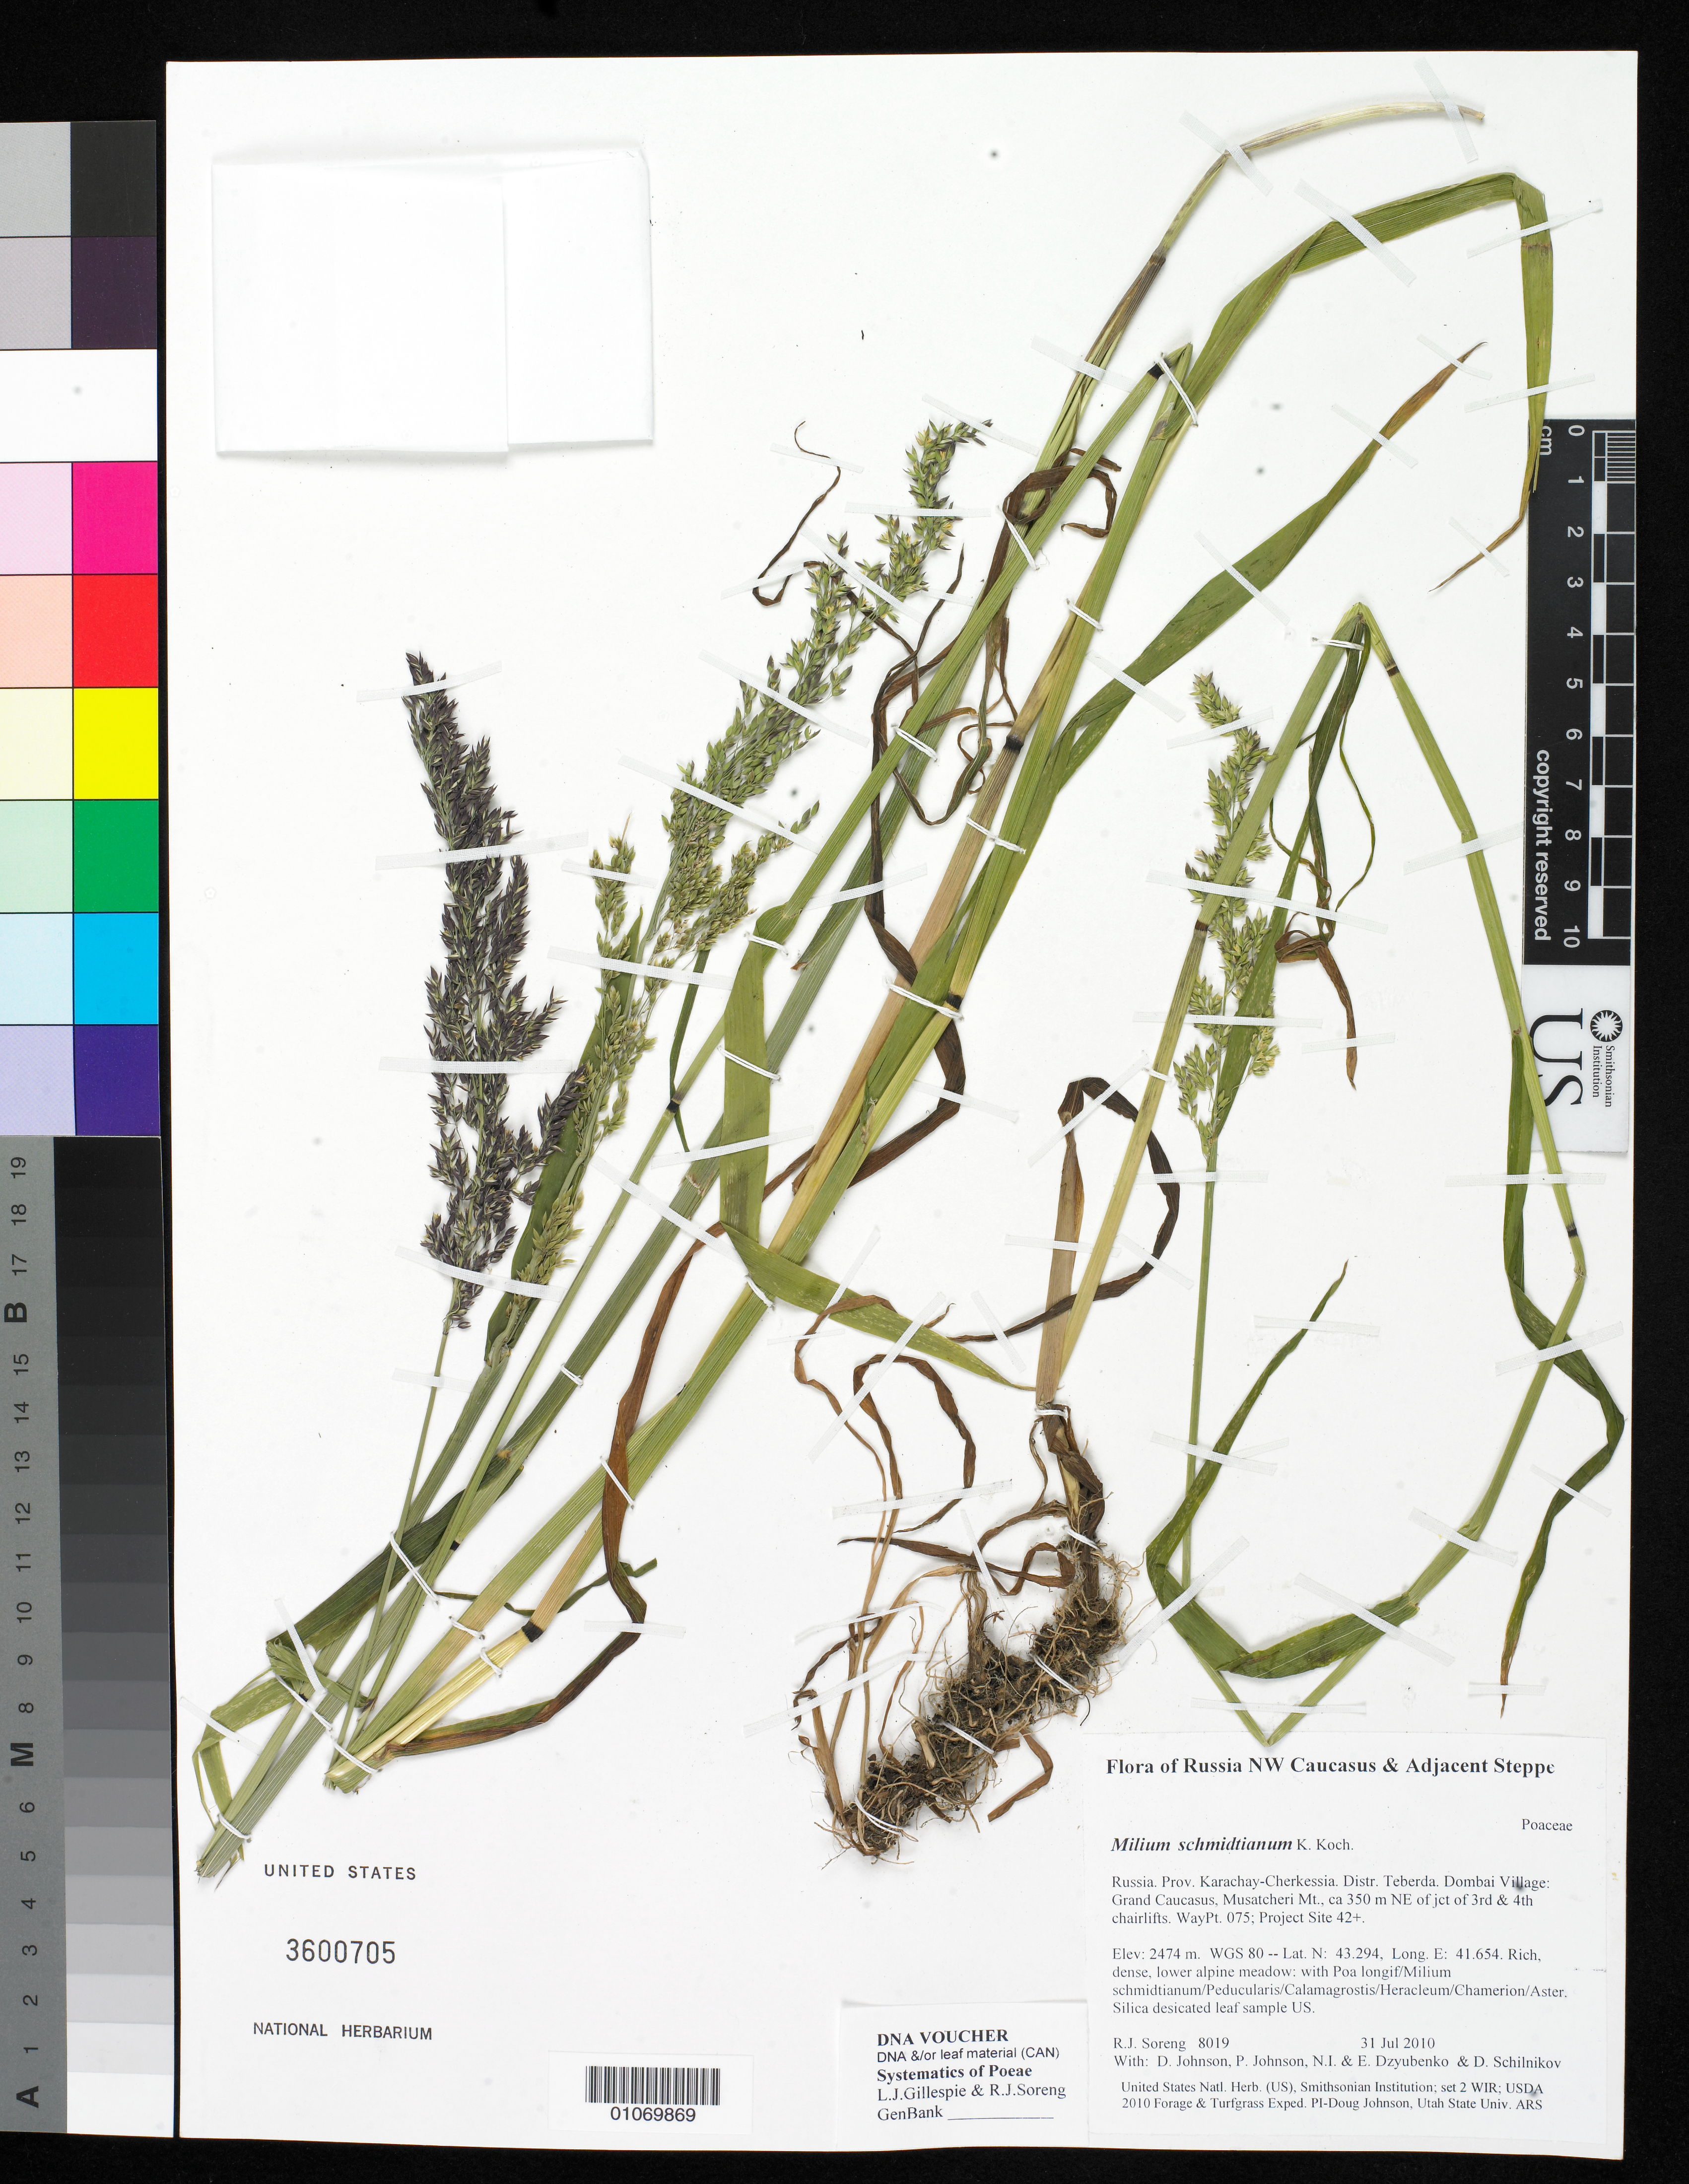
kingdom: Plantae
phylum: Tracheophyta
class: Liliopsida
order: Poales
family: Poaceae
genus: Milium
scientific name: Milium schmidtianum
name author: C. Koch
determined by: Soreng, Robert J., Research Associate (BOT), Smithsonian Institution - National Museum of Natural History (UNITED STATES)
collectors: R. J. Soreng, D. Johnson, P. Johnson, N. Dzyubenko, E. Dzyubenko & D. Schilnikov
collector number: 8019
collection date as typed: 31 Jul 2010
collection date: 2010-07-31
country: Russian Federation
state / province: Karachay-Cherkess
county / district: Teberda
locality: Dombai Village: Grand Caucasus, Musatcheri Mt., ca 350 m NE of jct of 3rd & 4th chairlifts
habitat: Rich, dense, lower alpine meadow: with Poa longif/Milium schmidtianum/Peducularis/Calamagrostis/Heracleum/Chamerion/Aster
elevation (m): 2474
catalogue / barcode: US 3600705